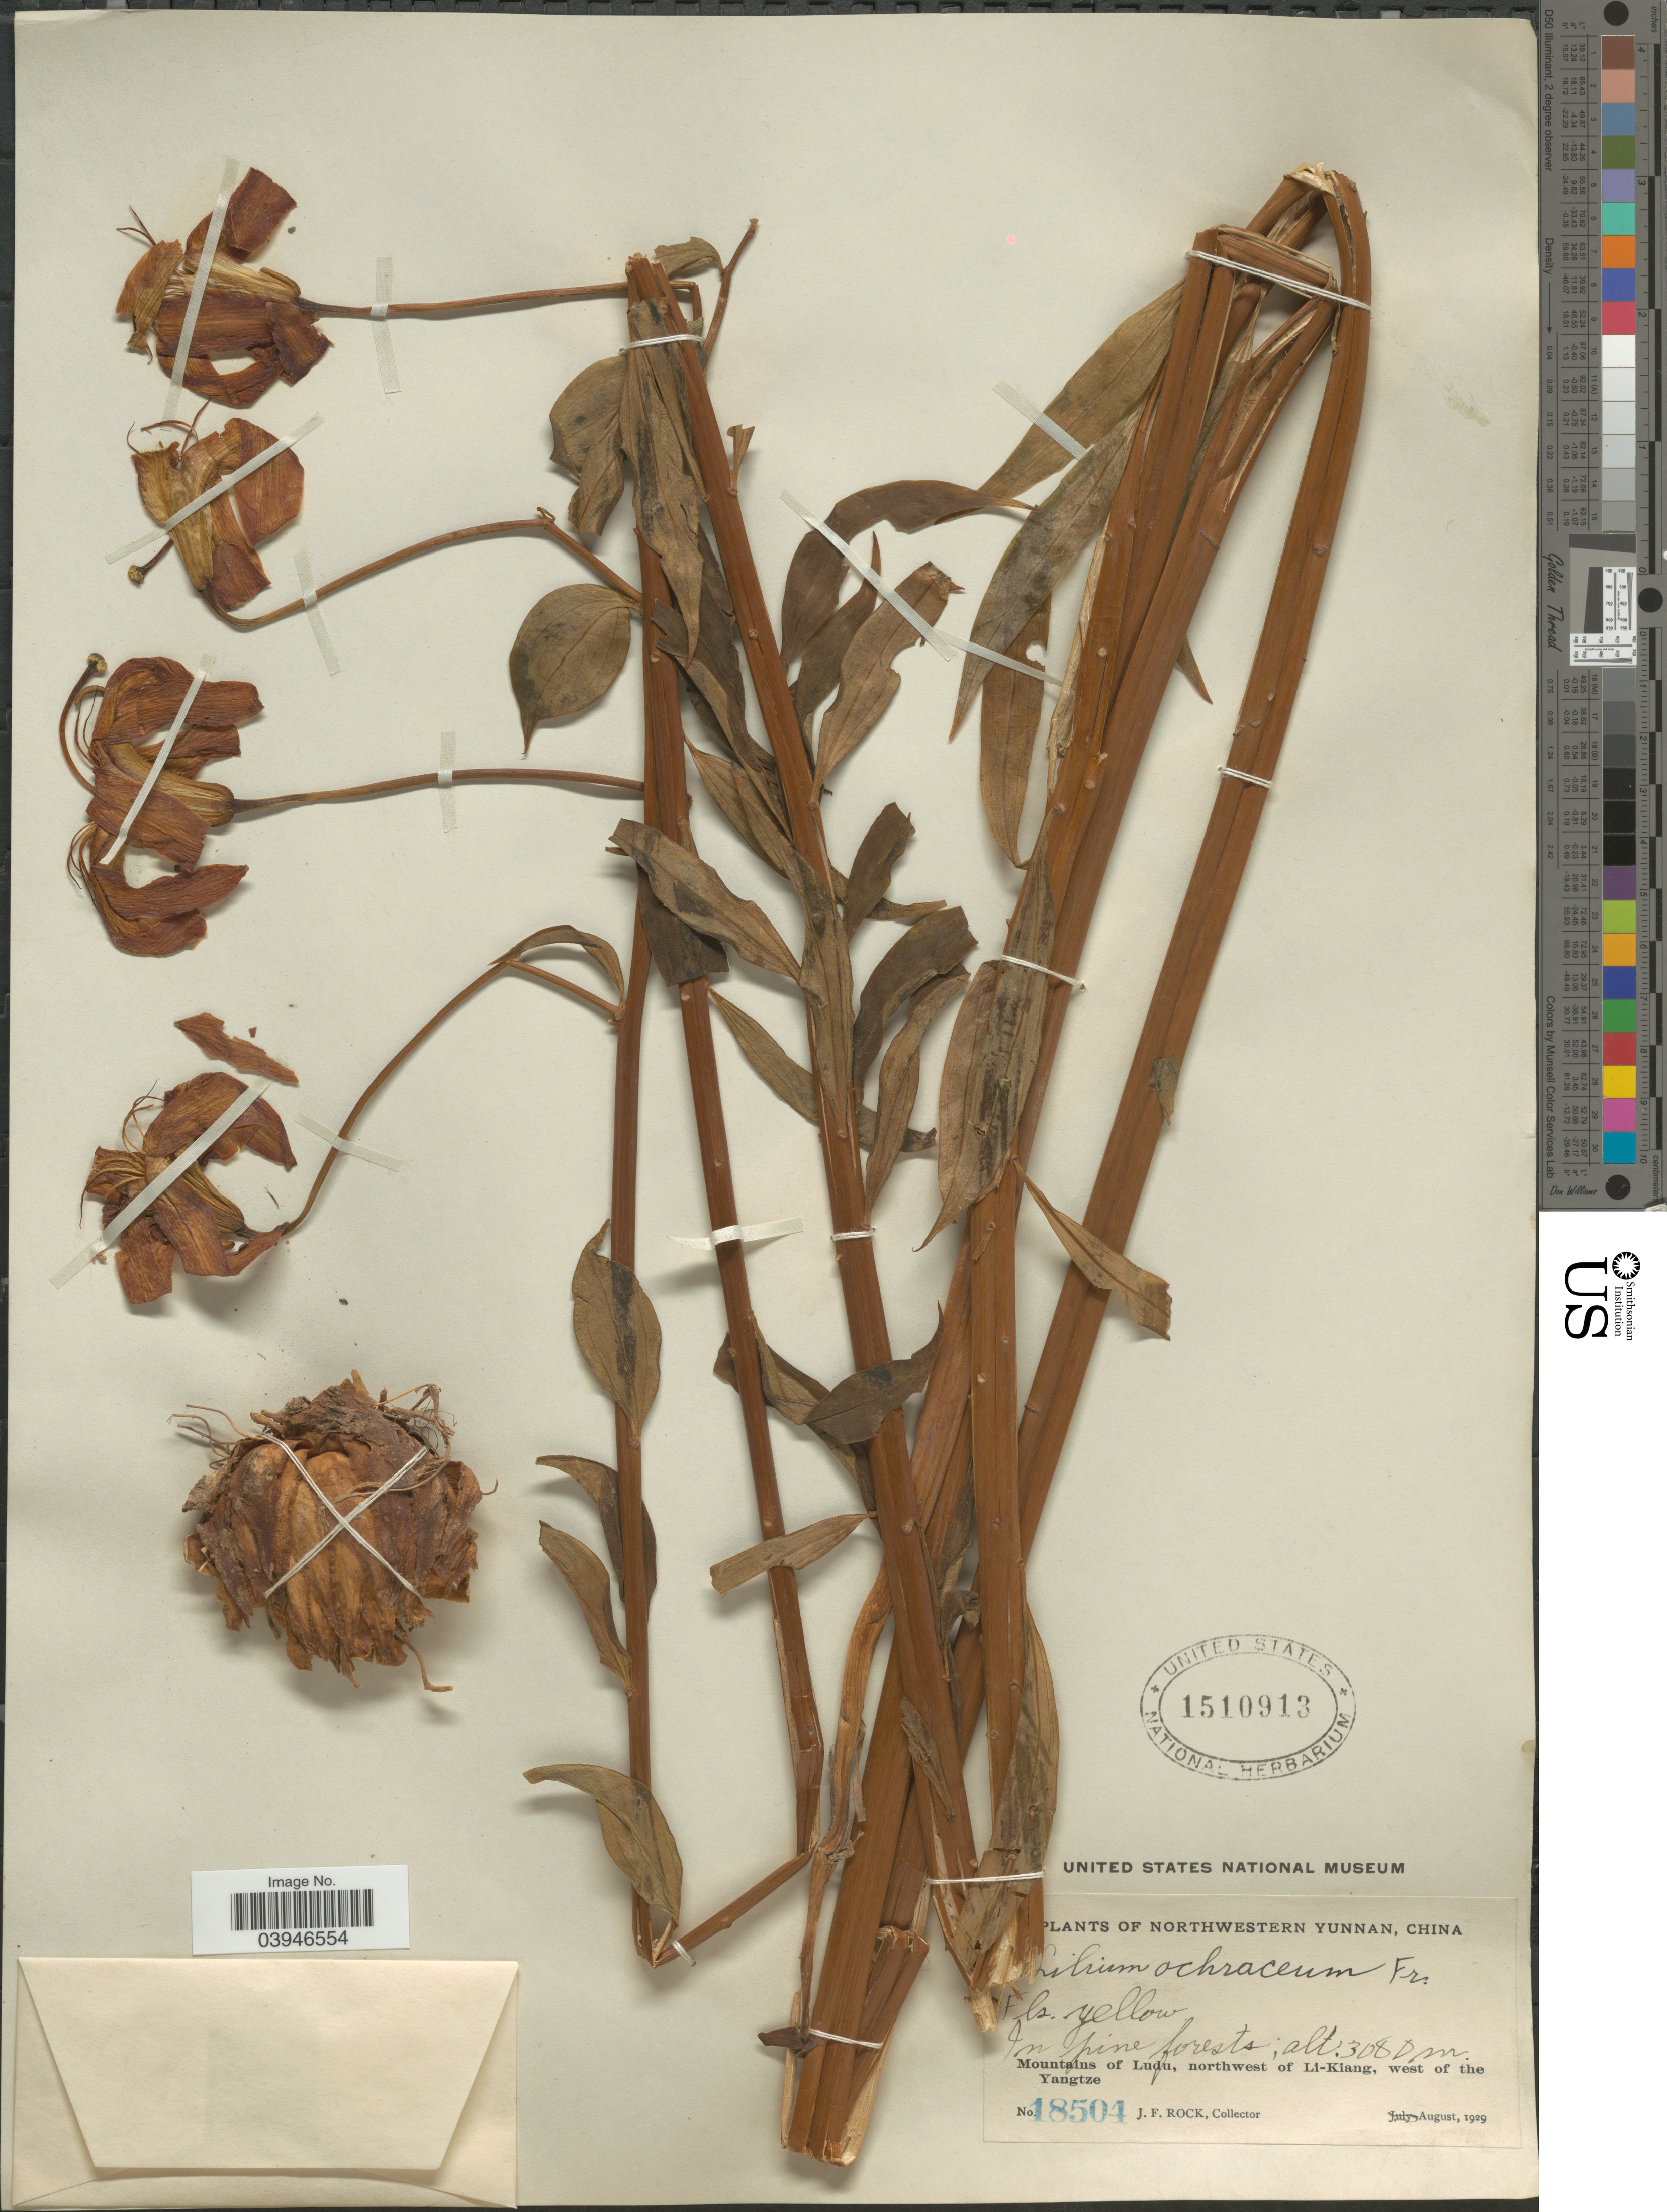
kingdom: Plantae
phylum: Tracheophyta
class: Liliopsida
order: Liliales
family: Liliaceae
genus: Lilium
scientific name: Lilium ochraceum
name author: Franch.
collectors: J. Rock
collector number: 18504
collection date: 1929-08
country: China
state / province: Yunnan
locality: Northwestern Yunnan. In pine forests. Mountains of Ludu, northwest of Li-Kiang, west of the Yangtze.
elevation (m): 3080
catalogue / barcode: US 1510913